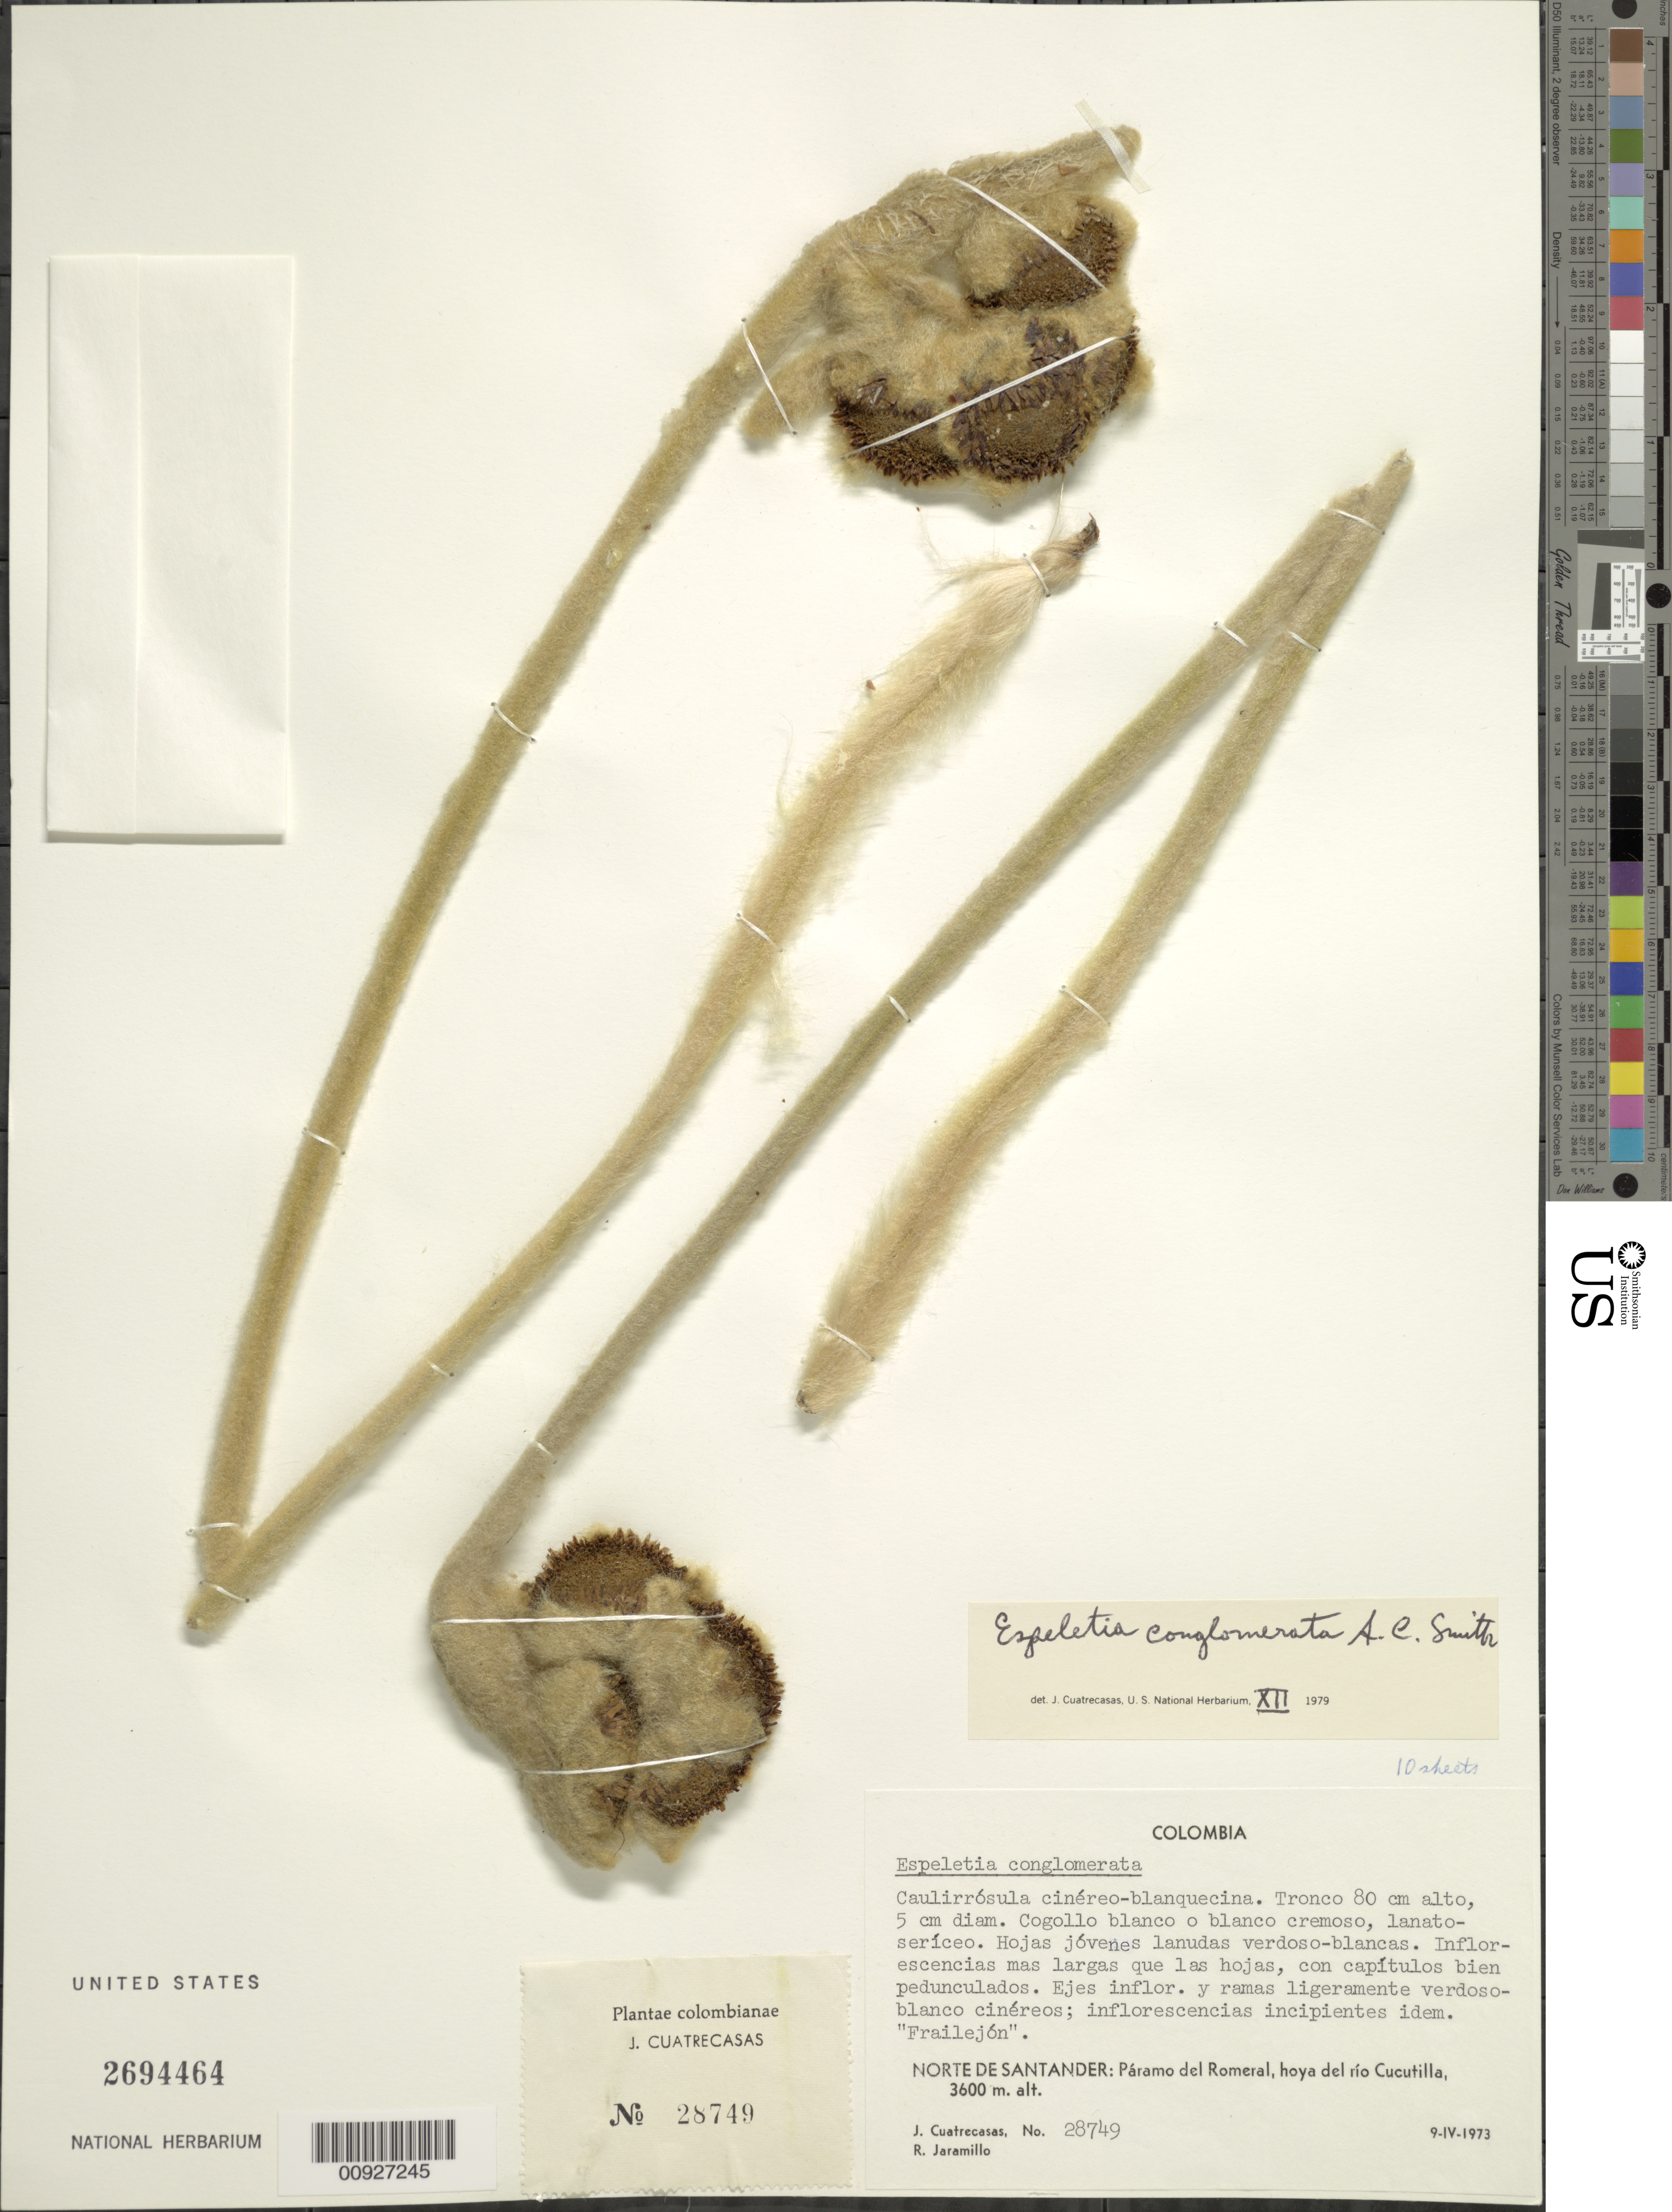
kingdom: Plantae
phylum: Tracheophyta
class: Magnoliopsida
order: Asterales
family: Asteraceae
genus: Espeletia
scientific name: Espeletia conglomerata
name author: A.C. Sm.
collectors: J. Cuatrecasas & R. Jaramillo M.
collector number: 28749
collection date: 1973-04-09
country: Colombia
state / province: Norte de Santander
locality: Páramo del Romeral. P. del Romeral, hoya del río Cucutilla.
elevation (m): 3600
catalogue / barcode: US 2694464